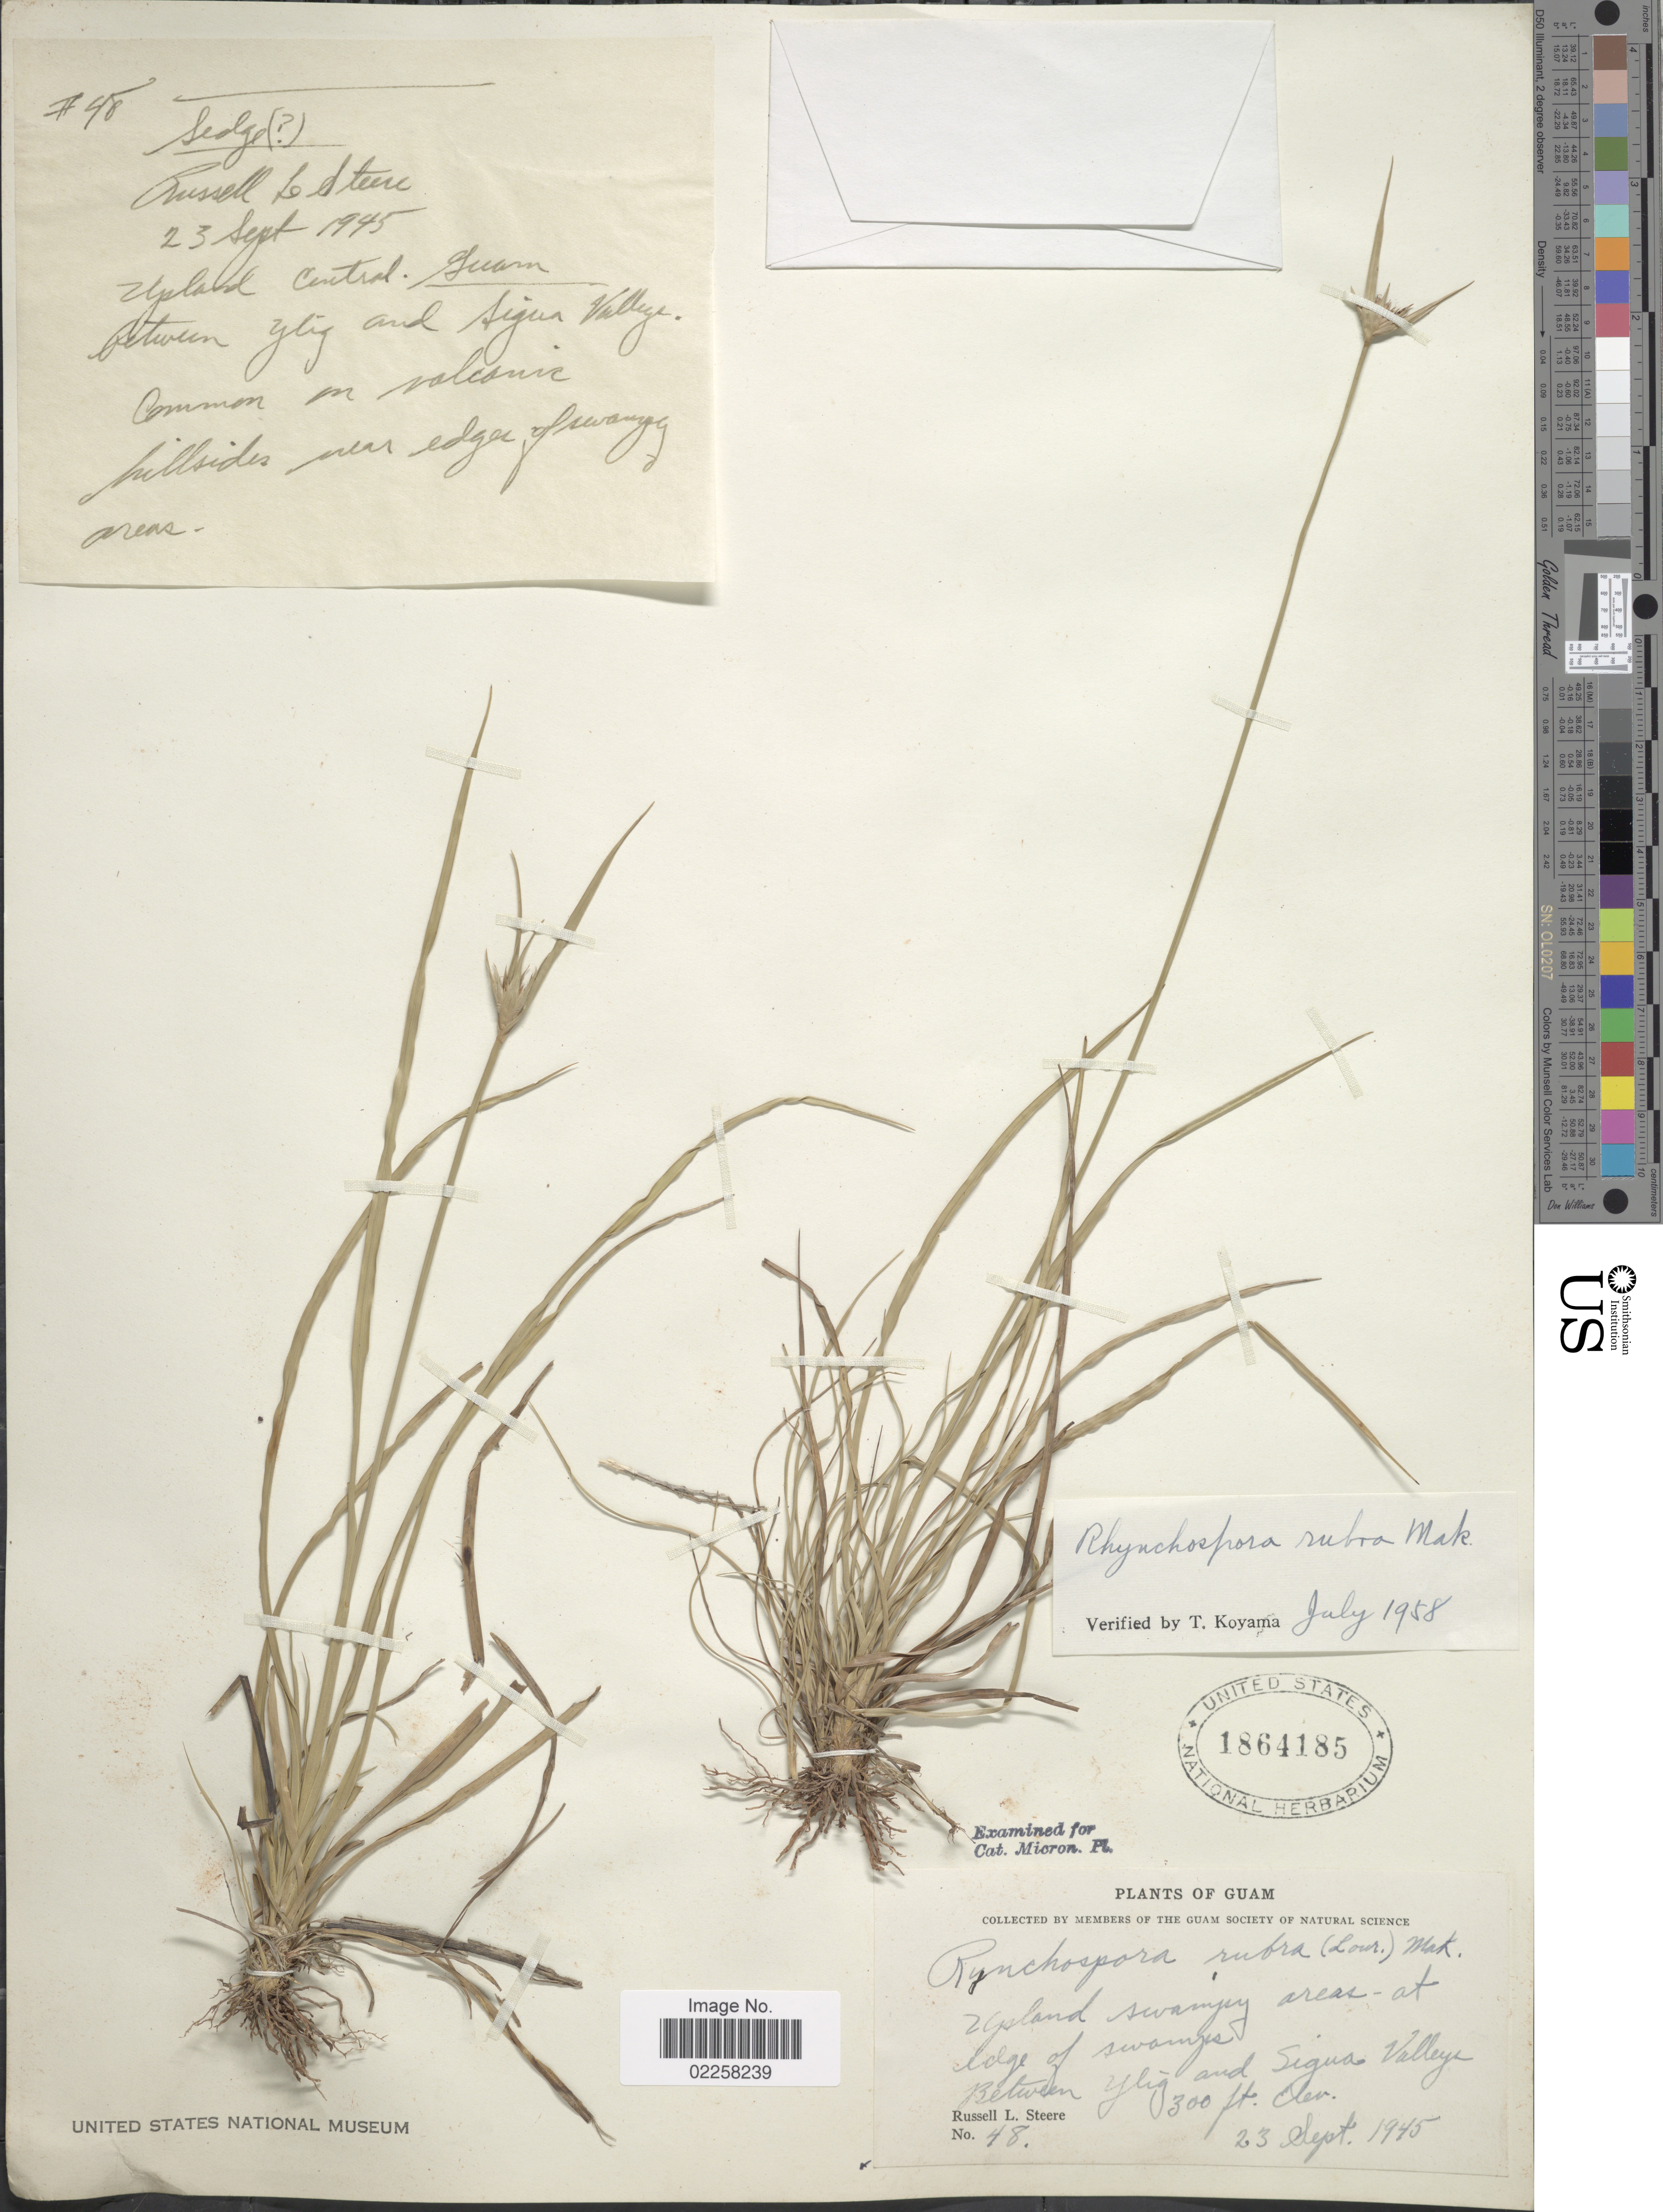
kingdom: Plantae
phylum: Tracheophyta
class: Liliopsida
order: Poales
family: Cyperaceae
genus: Rhynchospora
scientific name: Rhynchospora rubra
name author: (Lour.) Makino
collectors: R. L. Steere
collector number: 48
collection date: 1945-09-23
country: Guam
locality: Between Ylig and Sigua Valley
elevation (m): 91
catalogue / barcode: US 1864185